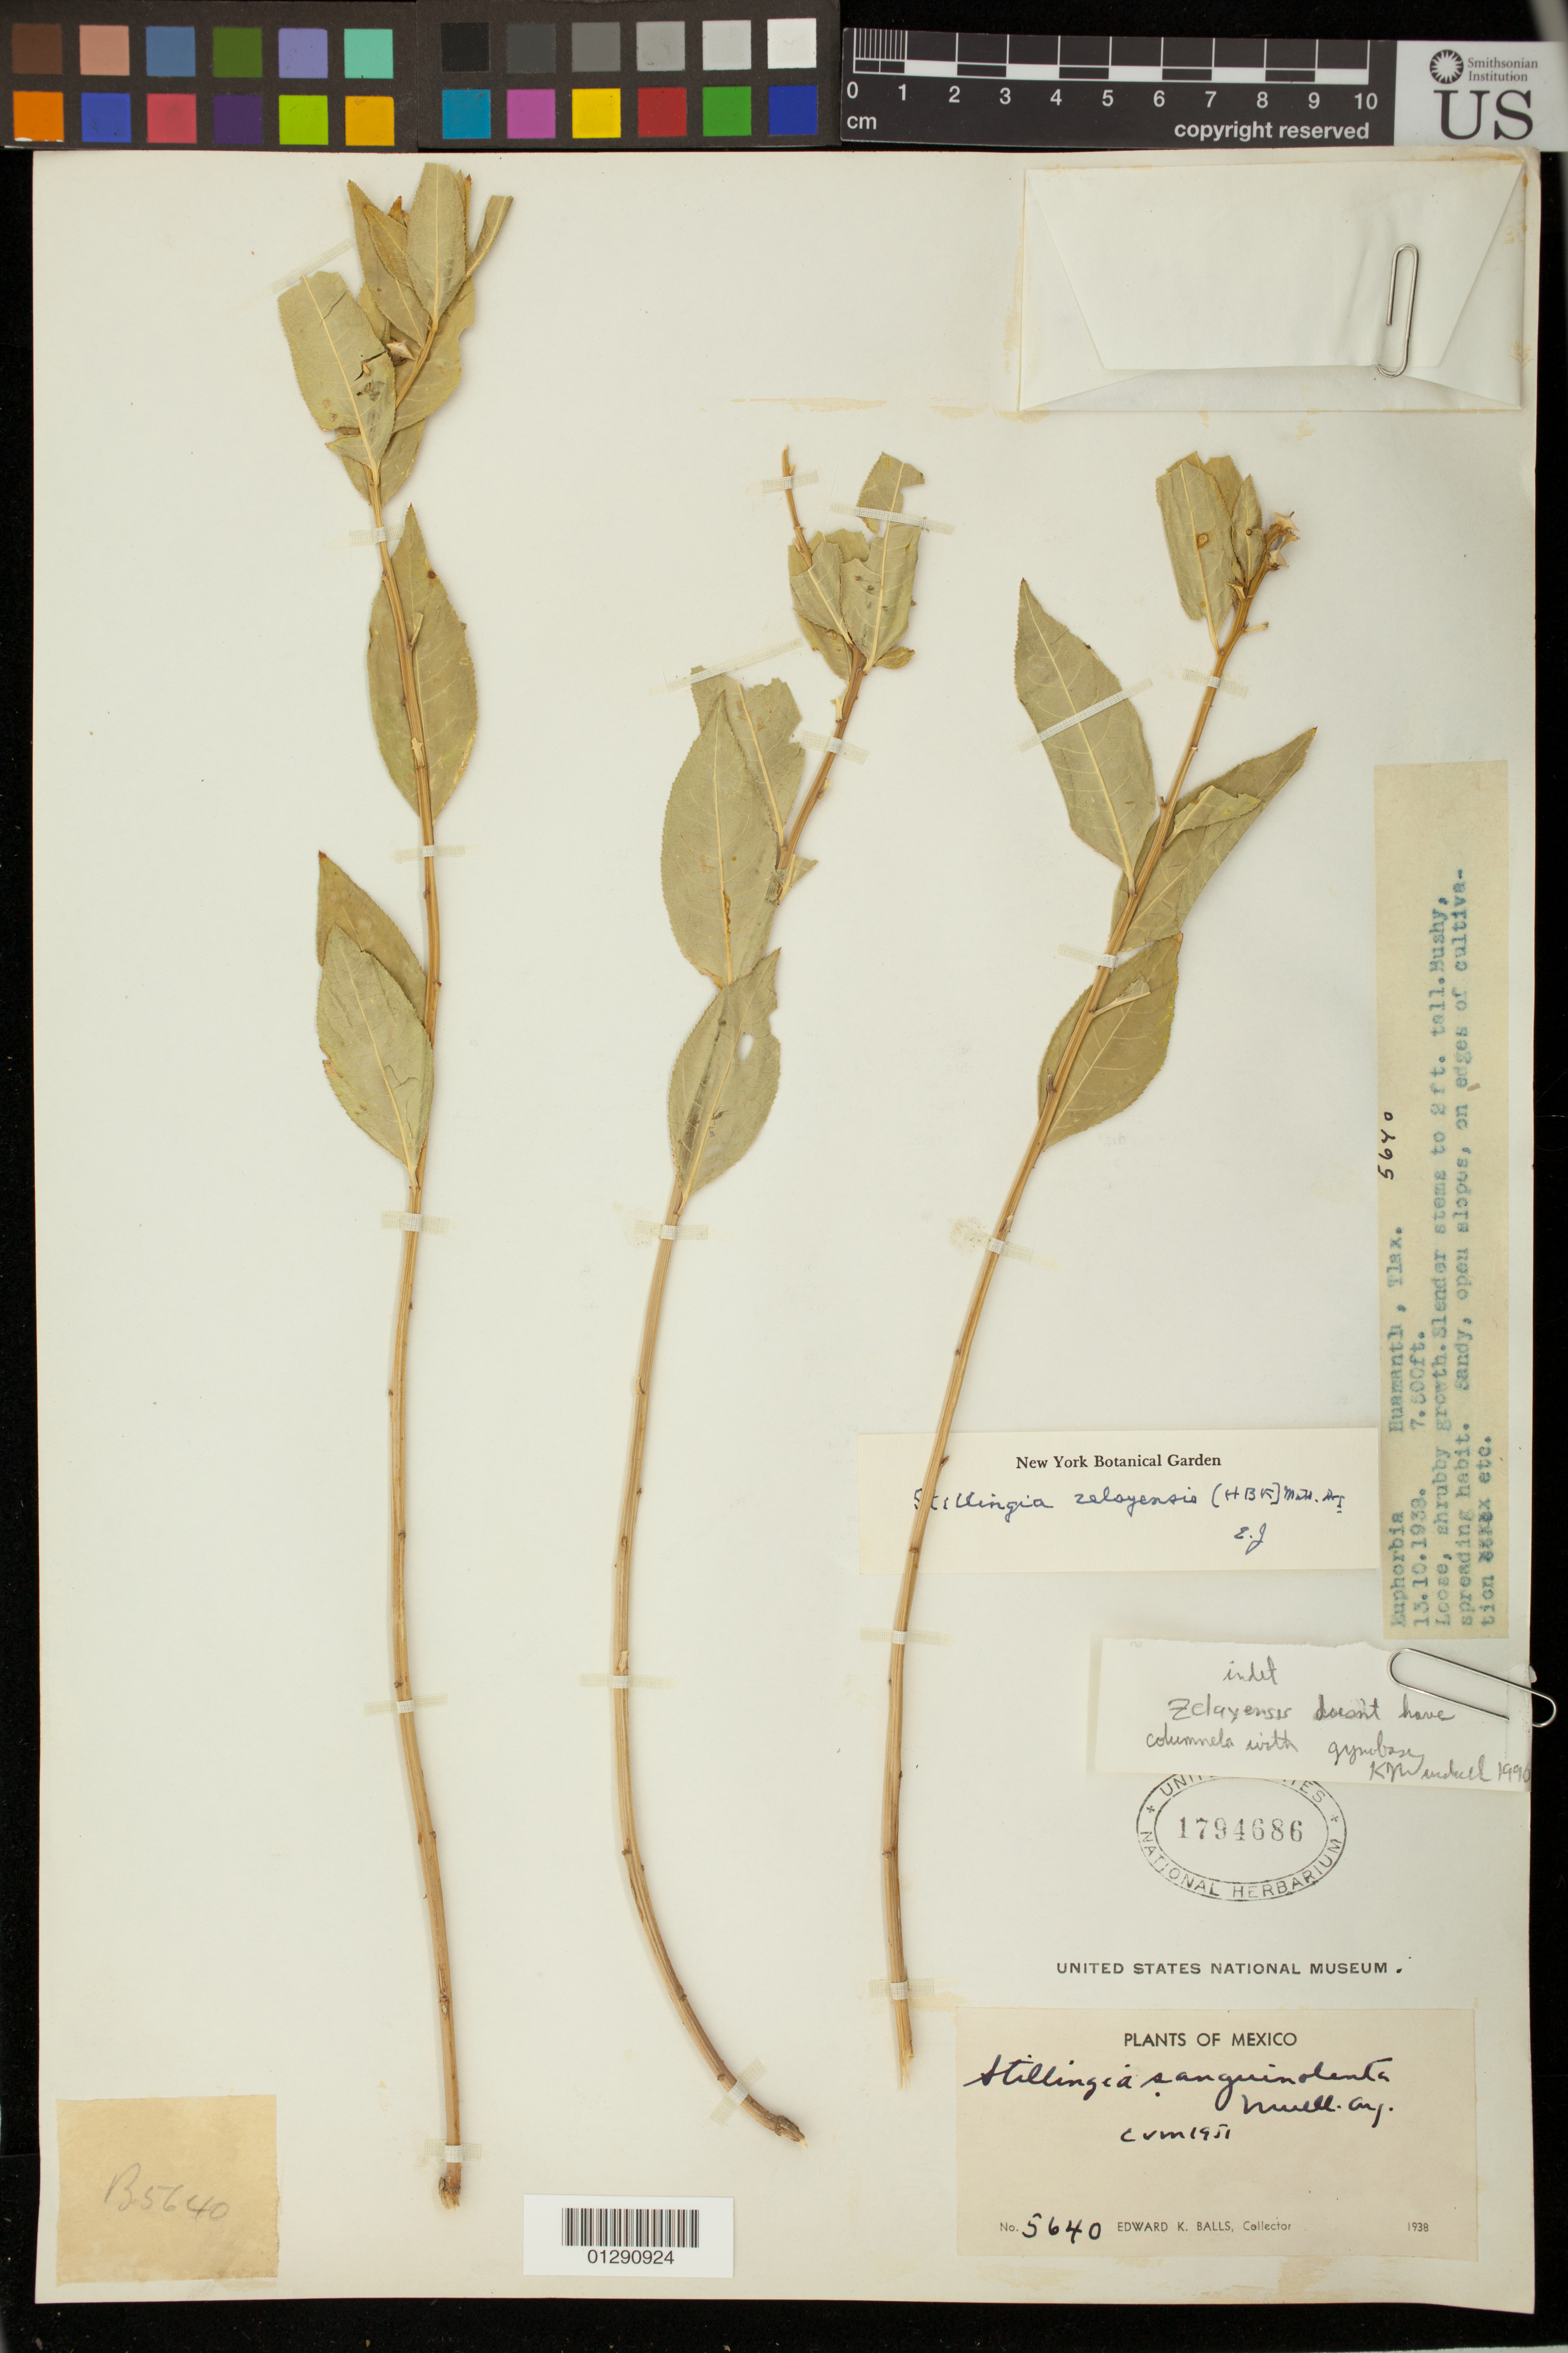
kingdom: Plantae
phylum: Tracheophyta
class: Magnoliopsida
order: Malpighiales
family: Euphorbiaceae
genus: Stillingia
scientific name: Stillingia sp.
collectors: E. K. Balls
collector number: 5640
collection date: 1938-10-13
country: Mexico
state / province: Tlaxcala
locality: Huamantla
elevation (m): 2286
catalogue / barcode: US 1794686